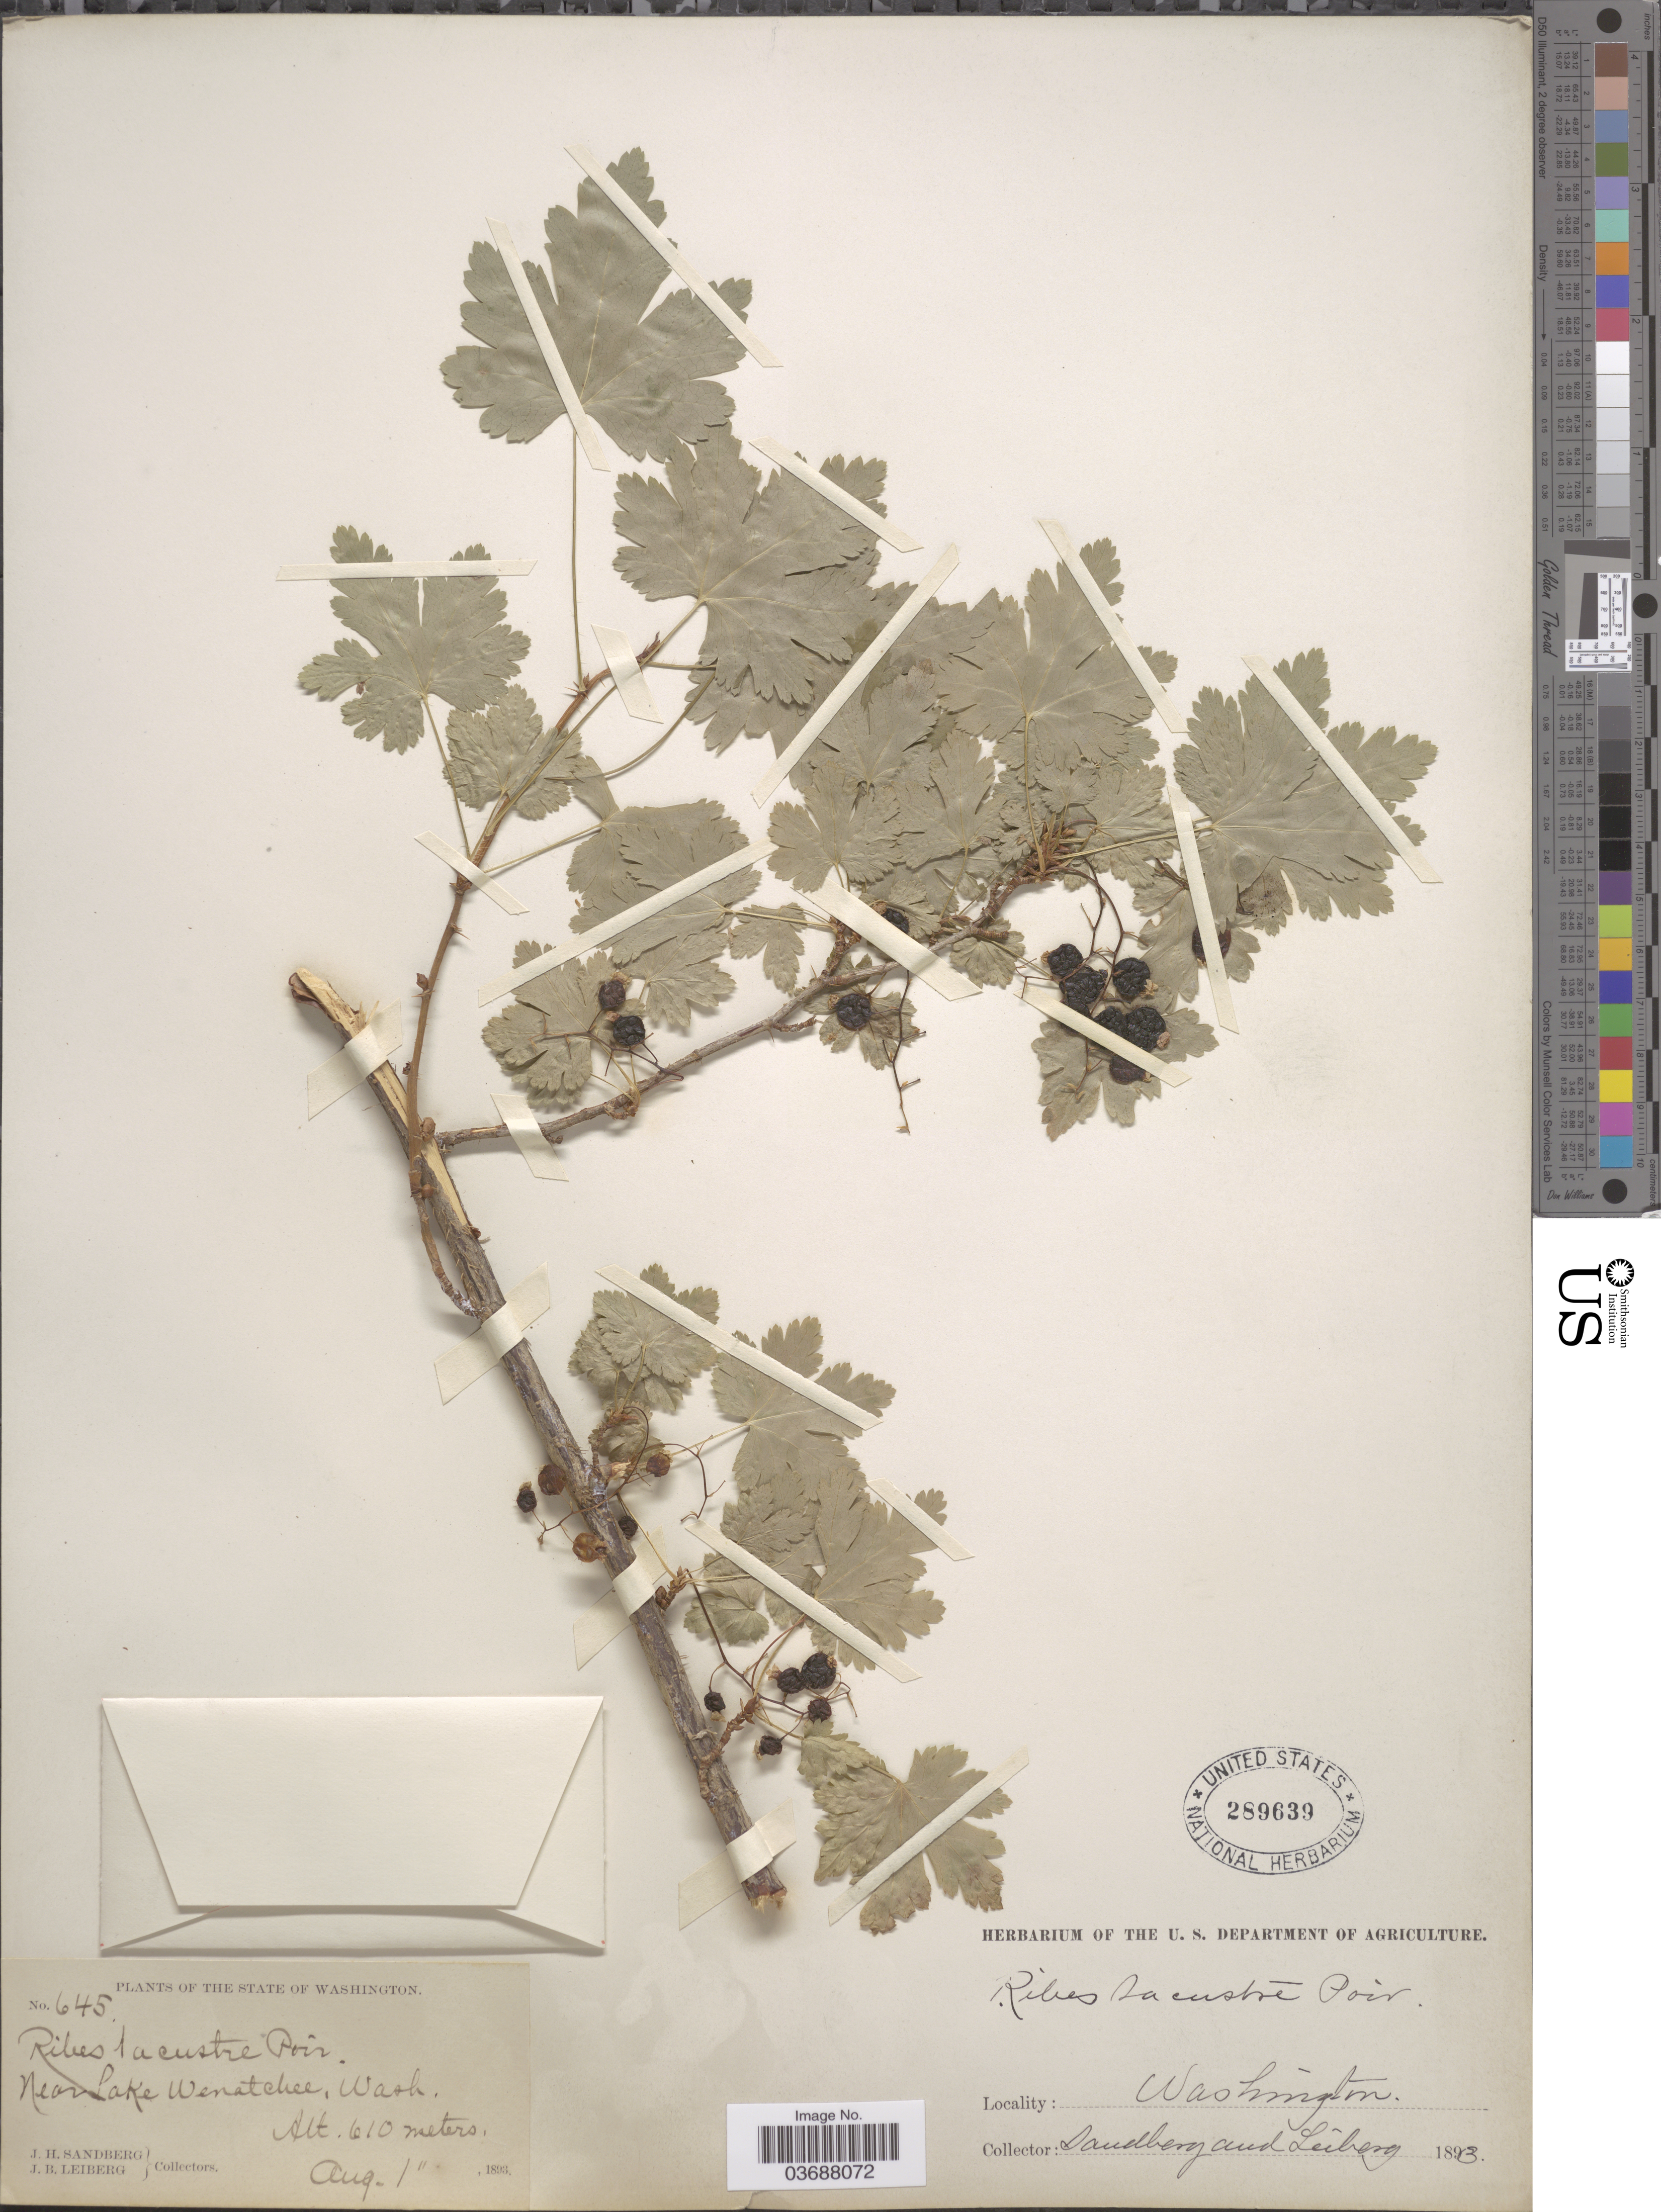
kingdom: Plantae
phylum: Tracheophyta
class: Magnoliopsida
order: Saxifragales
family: Grossulariaceae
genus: Ribes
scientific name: Ribes lacustre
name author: (Pers.) Poir.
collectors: J. H. Sandberg & J. B. Leiberg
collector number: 645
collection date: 1893-08-01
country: United States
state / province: Washington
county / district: Chelan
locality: Near Lake Wenatchee.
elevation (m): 610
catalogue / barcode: US 289639